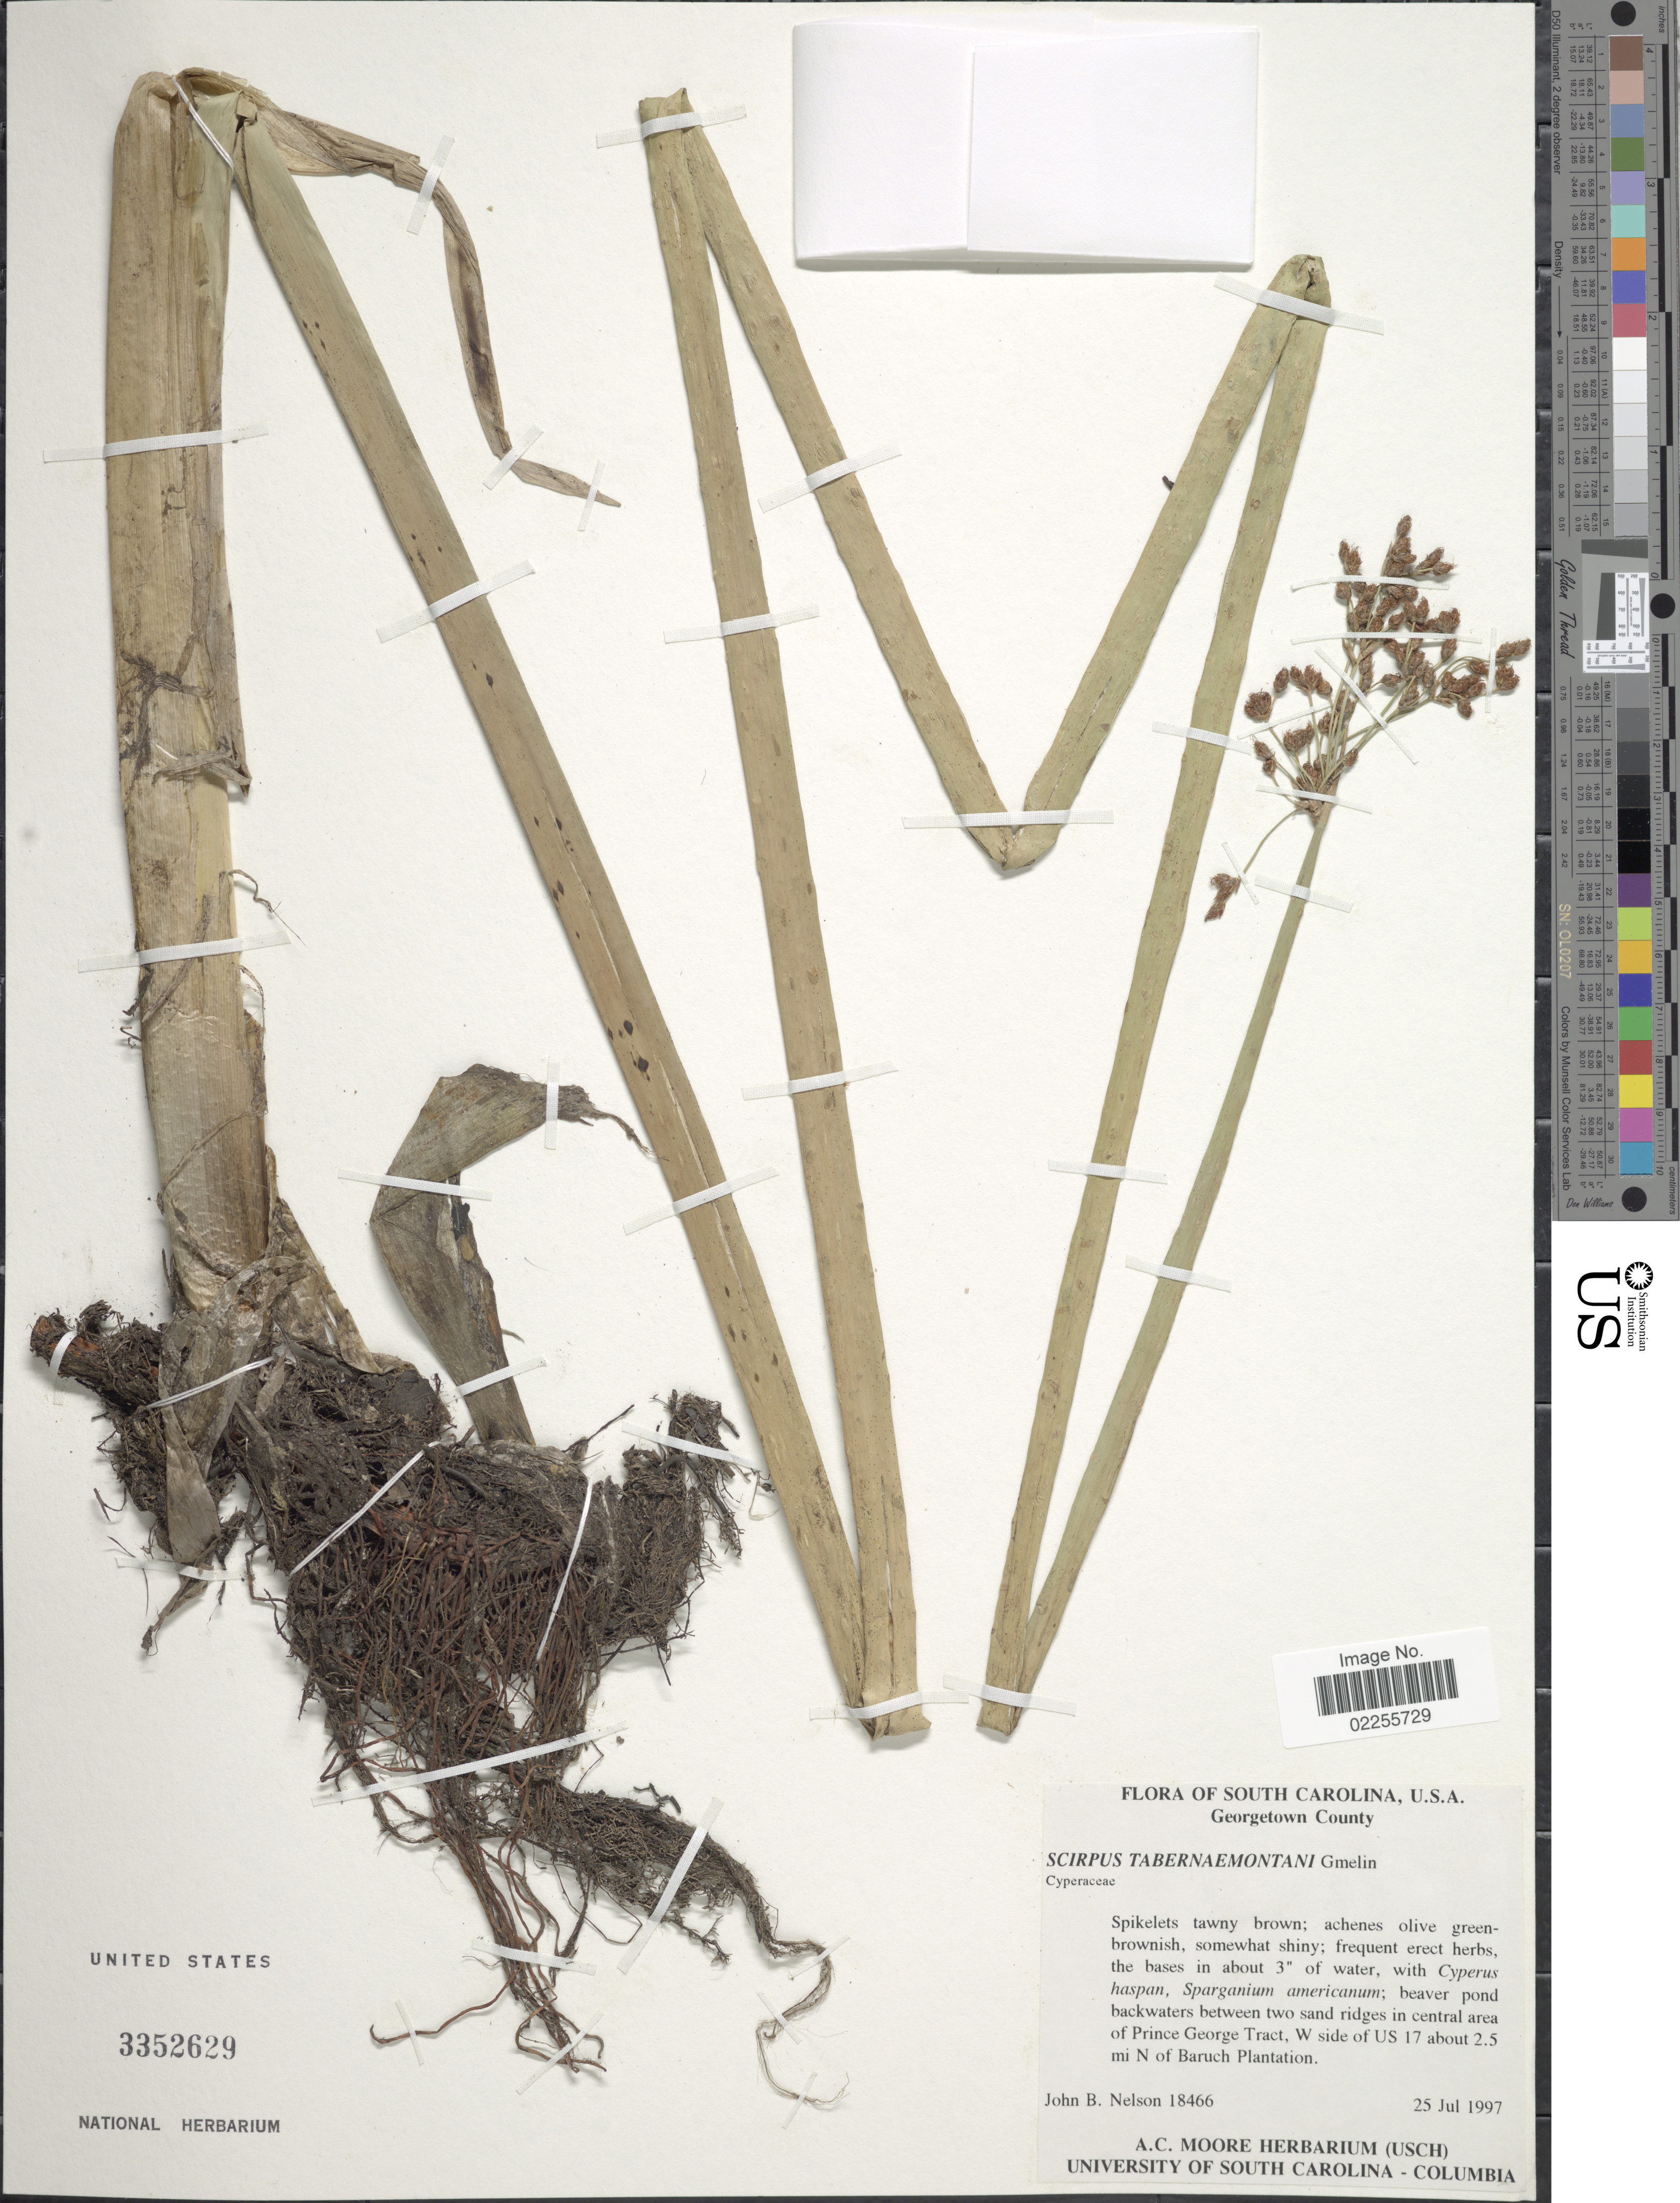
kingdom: Plantae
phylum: Tracheophyta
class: Liliopsida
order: Poales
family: Cyperaceae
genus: Schoenoplectus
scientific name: Schoenoplectus tabernaemontani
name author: (C.C. Gmel.) Palla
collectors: J. B. Nelson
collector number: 18466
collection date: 1997-07-25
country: United States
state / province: South Carolina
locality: Georgetown County, beaver pond backwaters between two sand ridges in central area of Prince George Tract, W side of US 17 about 2.5 mi N of Baruch Plantation.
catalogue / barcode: US 3352629